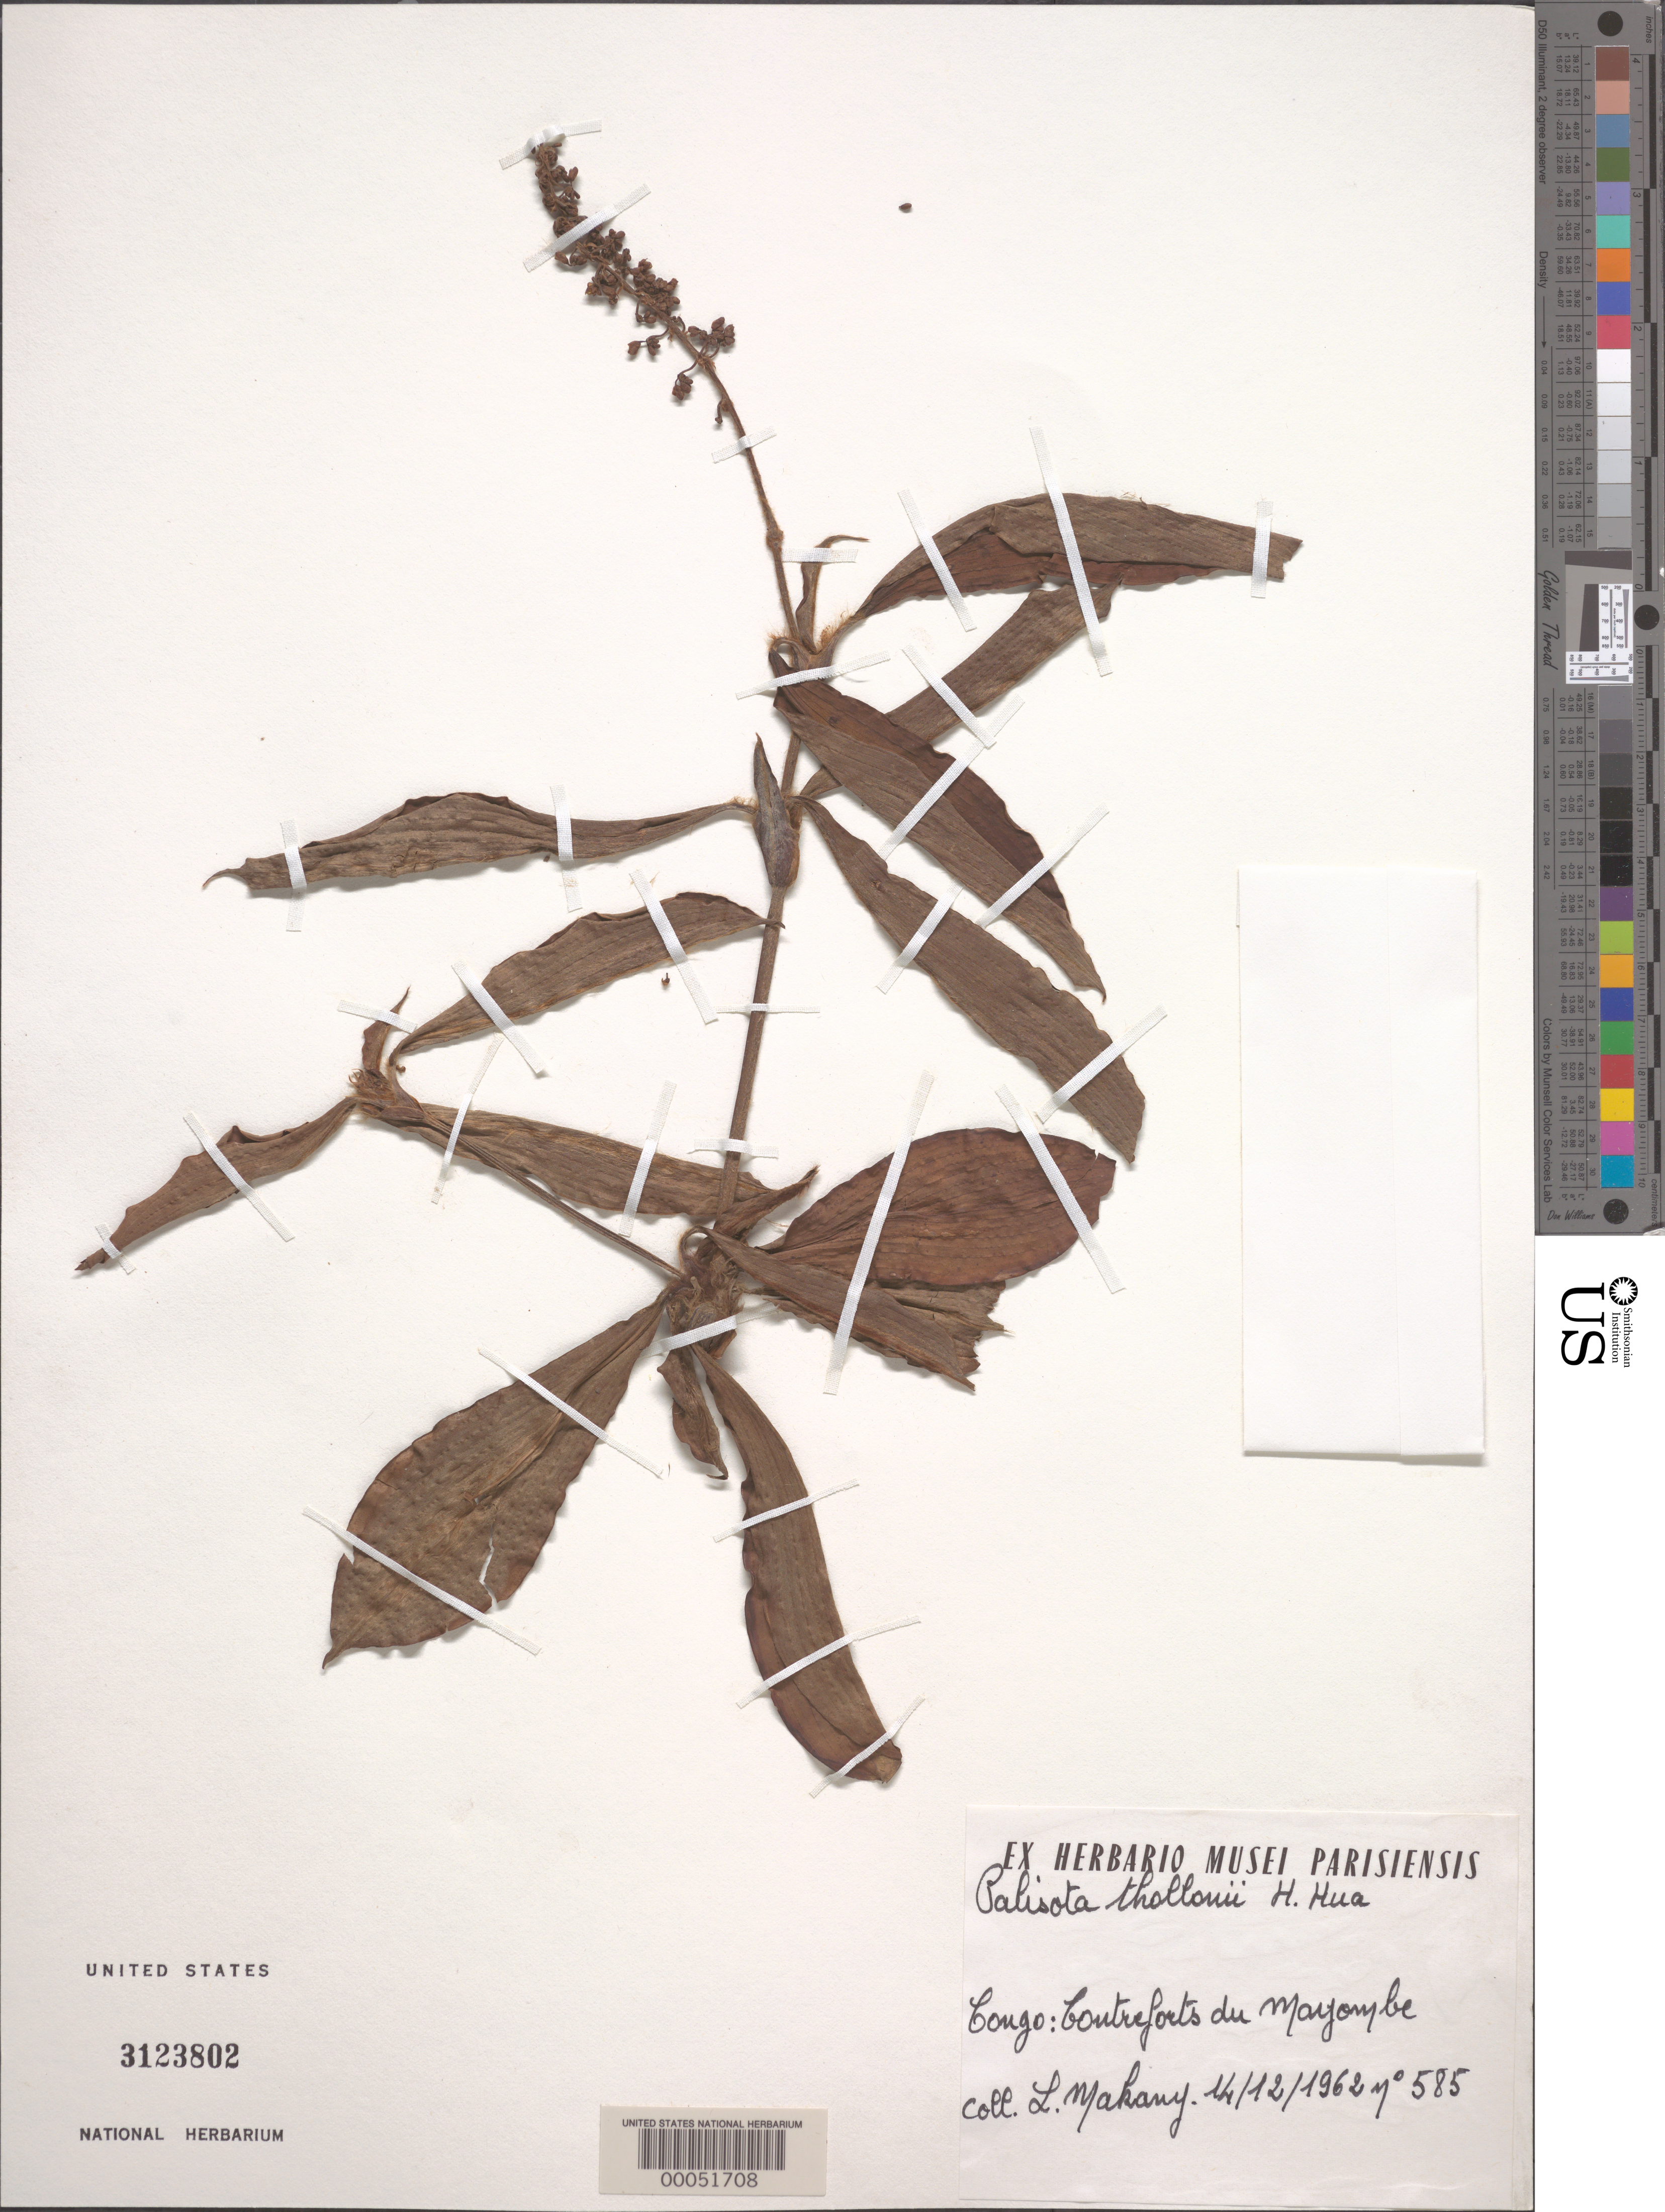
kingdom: Plantae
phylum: Tracheophyta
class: Liliopsida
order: Commelinales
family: Commelinaceae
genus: Palisota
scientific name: Palisota thollonii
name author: Hua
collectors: L. Makany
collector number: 585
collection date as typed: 14 Dec 1962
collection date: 1962-12-14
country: Congo, Democratic Republic of / Congo, Republic of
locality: Mayombe Spur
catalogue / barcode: US 3123802